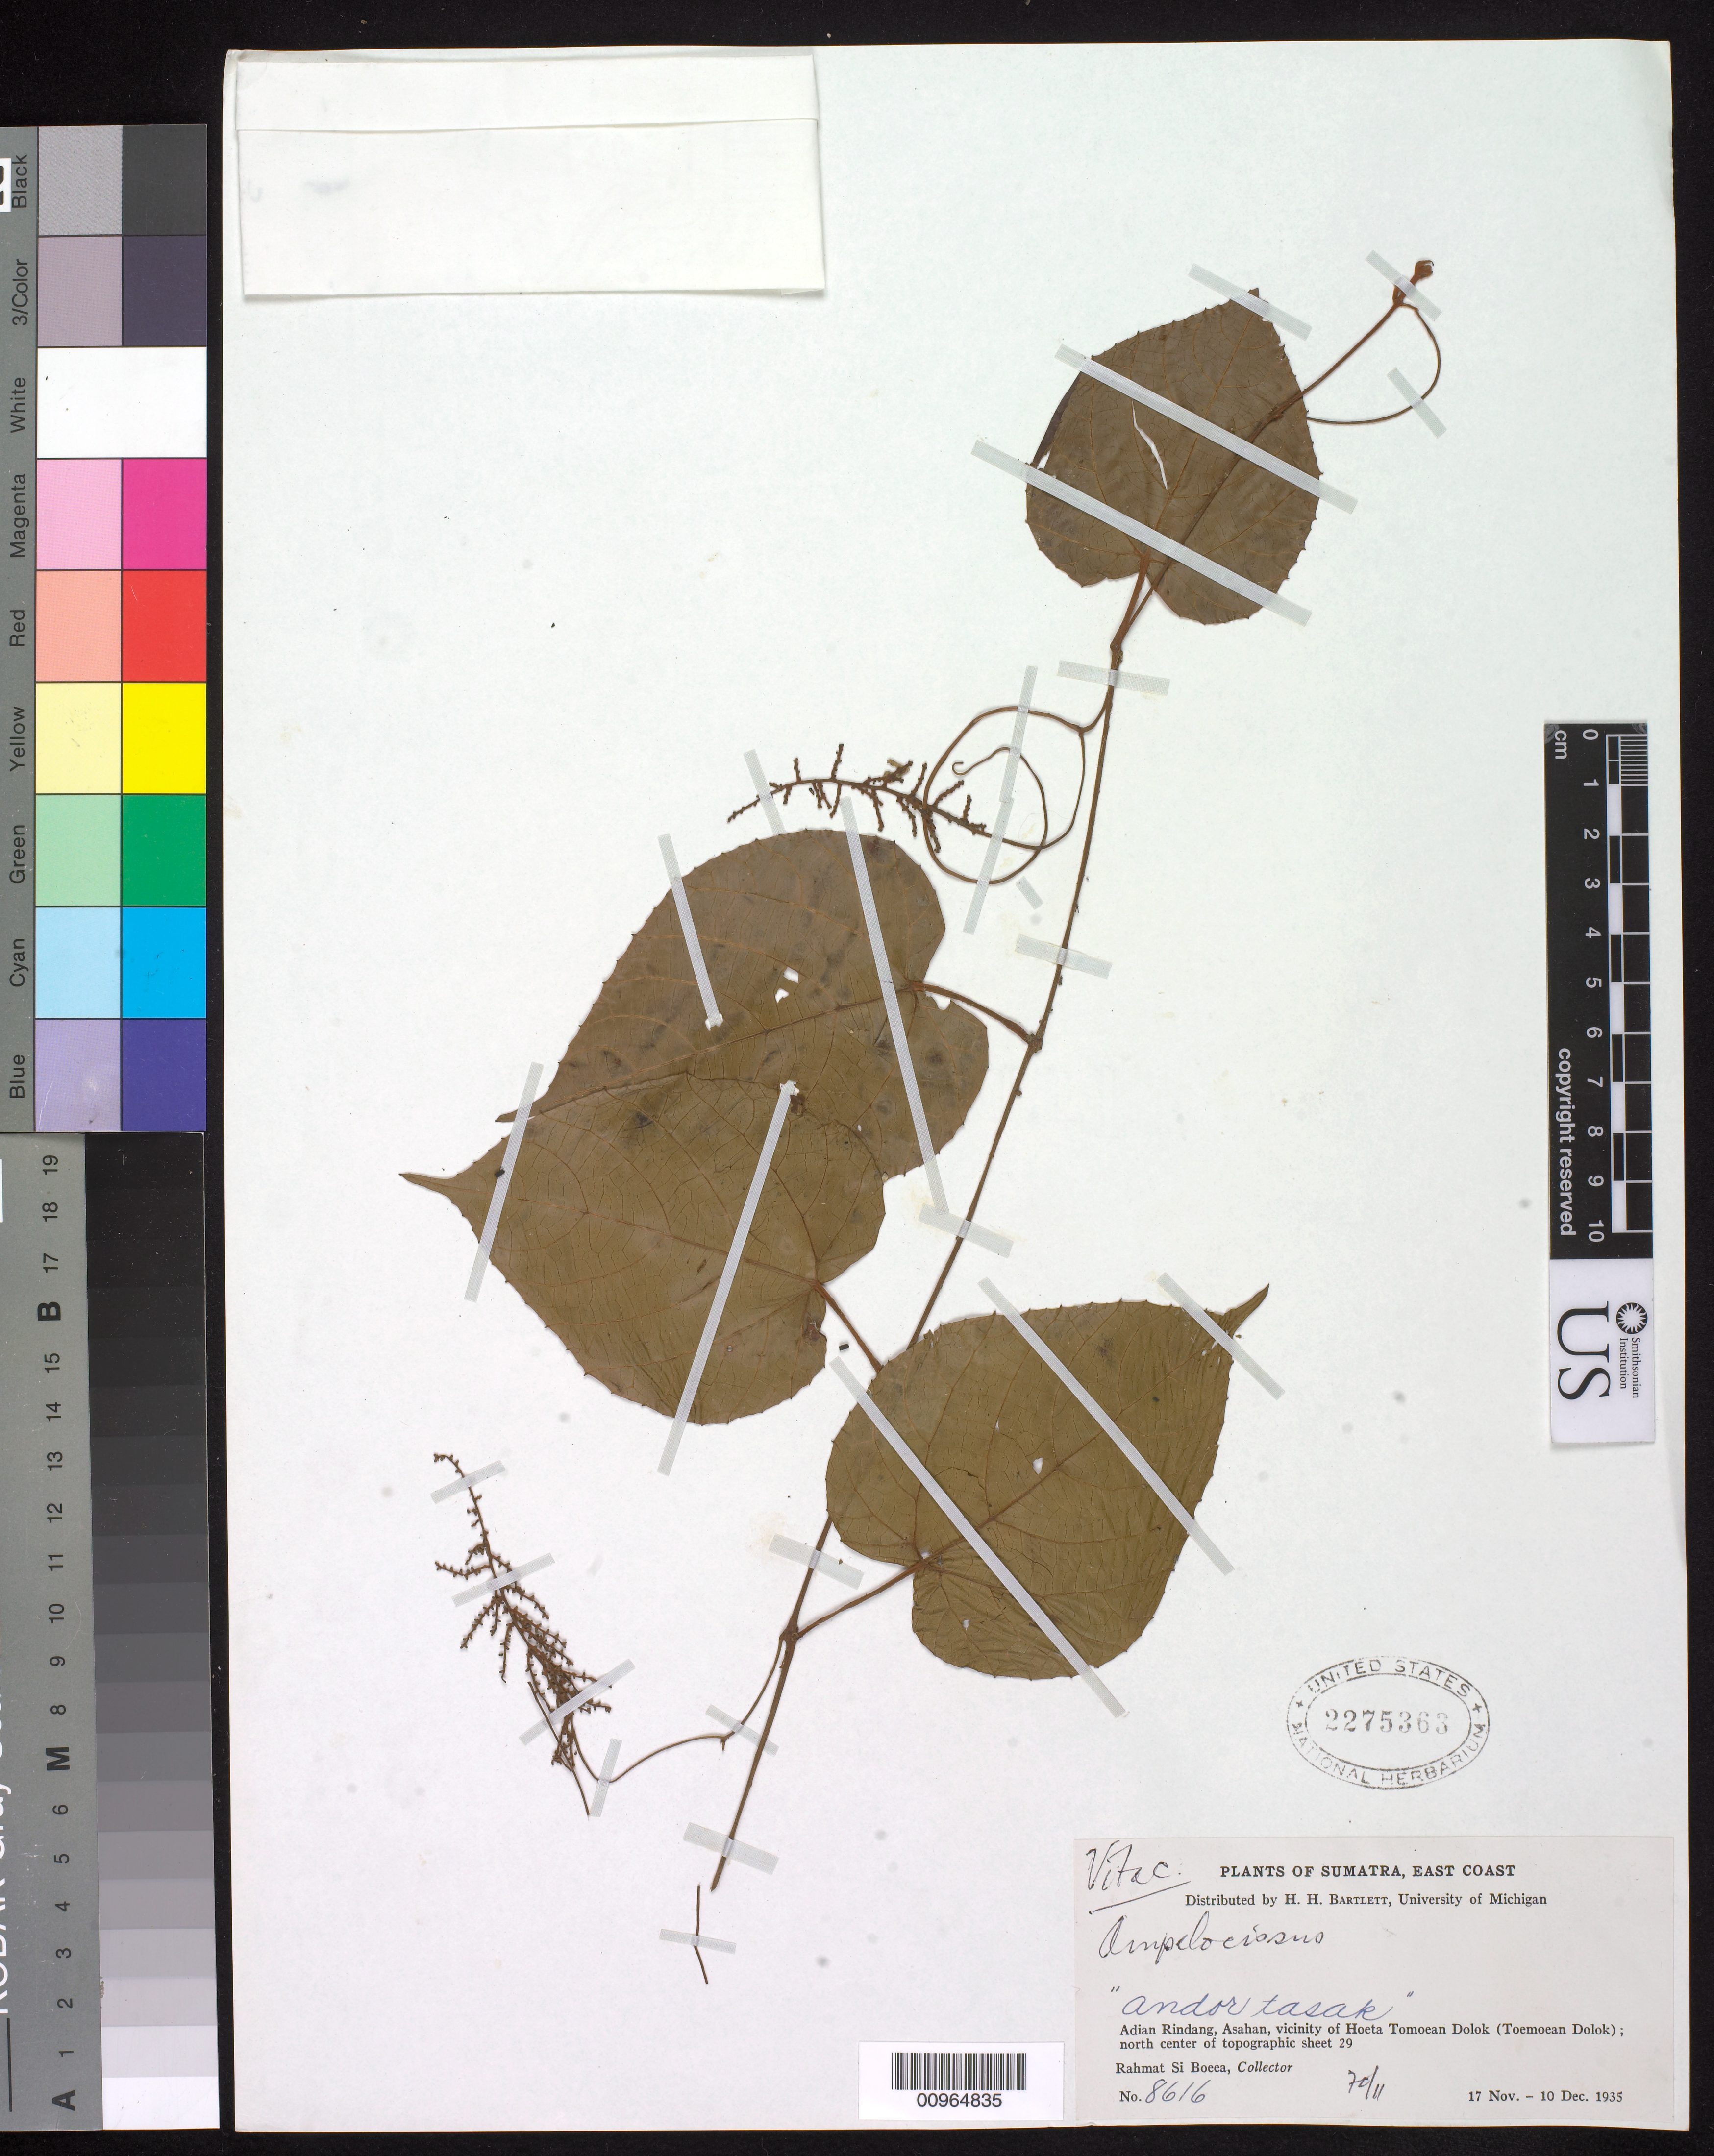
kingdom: Plantae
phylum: Tracheophyta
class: Magnoliopsida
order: Vitales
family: Vitaceae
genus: Ampelocissus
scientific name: Ampelocissus sp.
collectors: Rahmat Si Boeea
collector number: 8616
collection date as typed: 17 Nov 1935 to 10 Dec 1935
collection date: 1935-11-17/1935-12-10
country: Indonesia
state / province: Sumatra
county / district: Aceh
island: Sumatra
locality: Adian Rindang, Asahan,vicinity of Hoeta Tomoean Dolok (Toemoean Dolok): north center of topographic sheet 29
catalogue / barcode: US 2275363